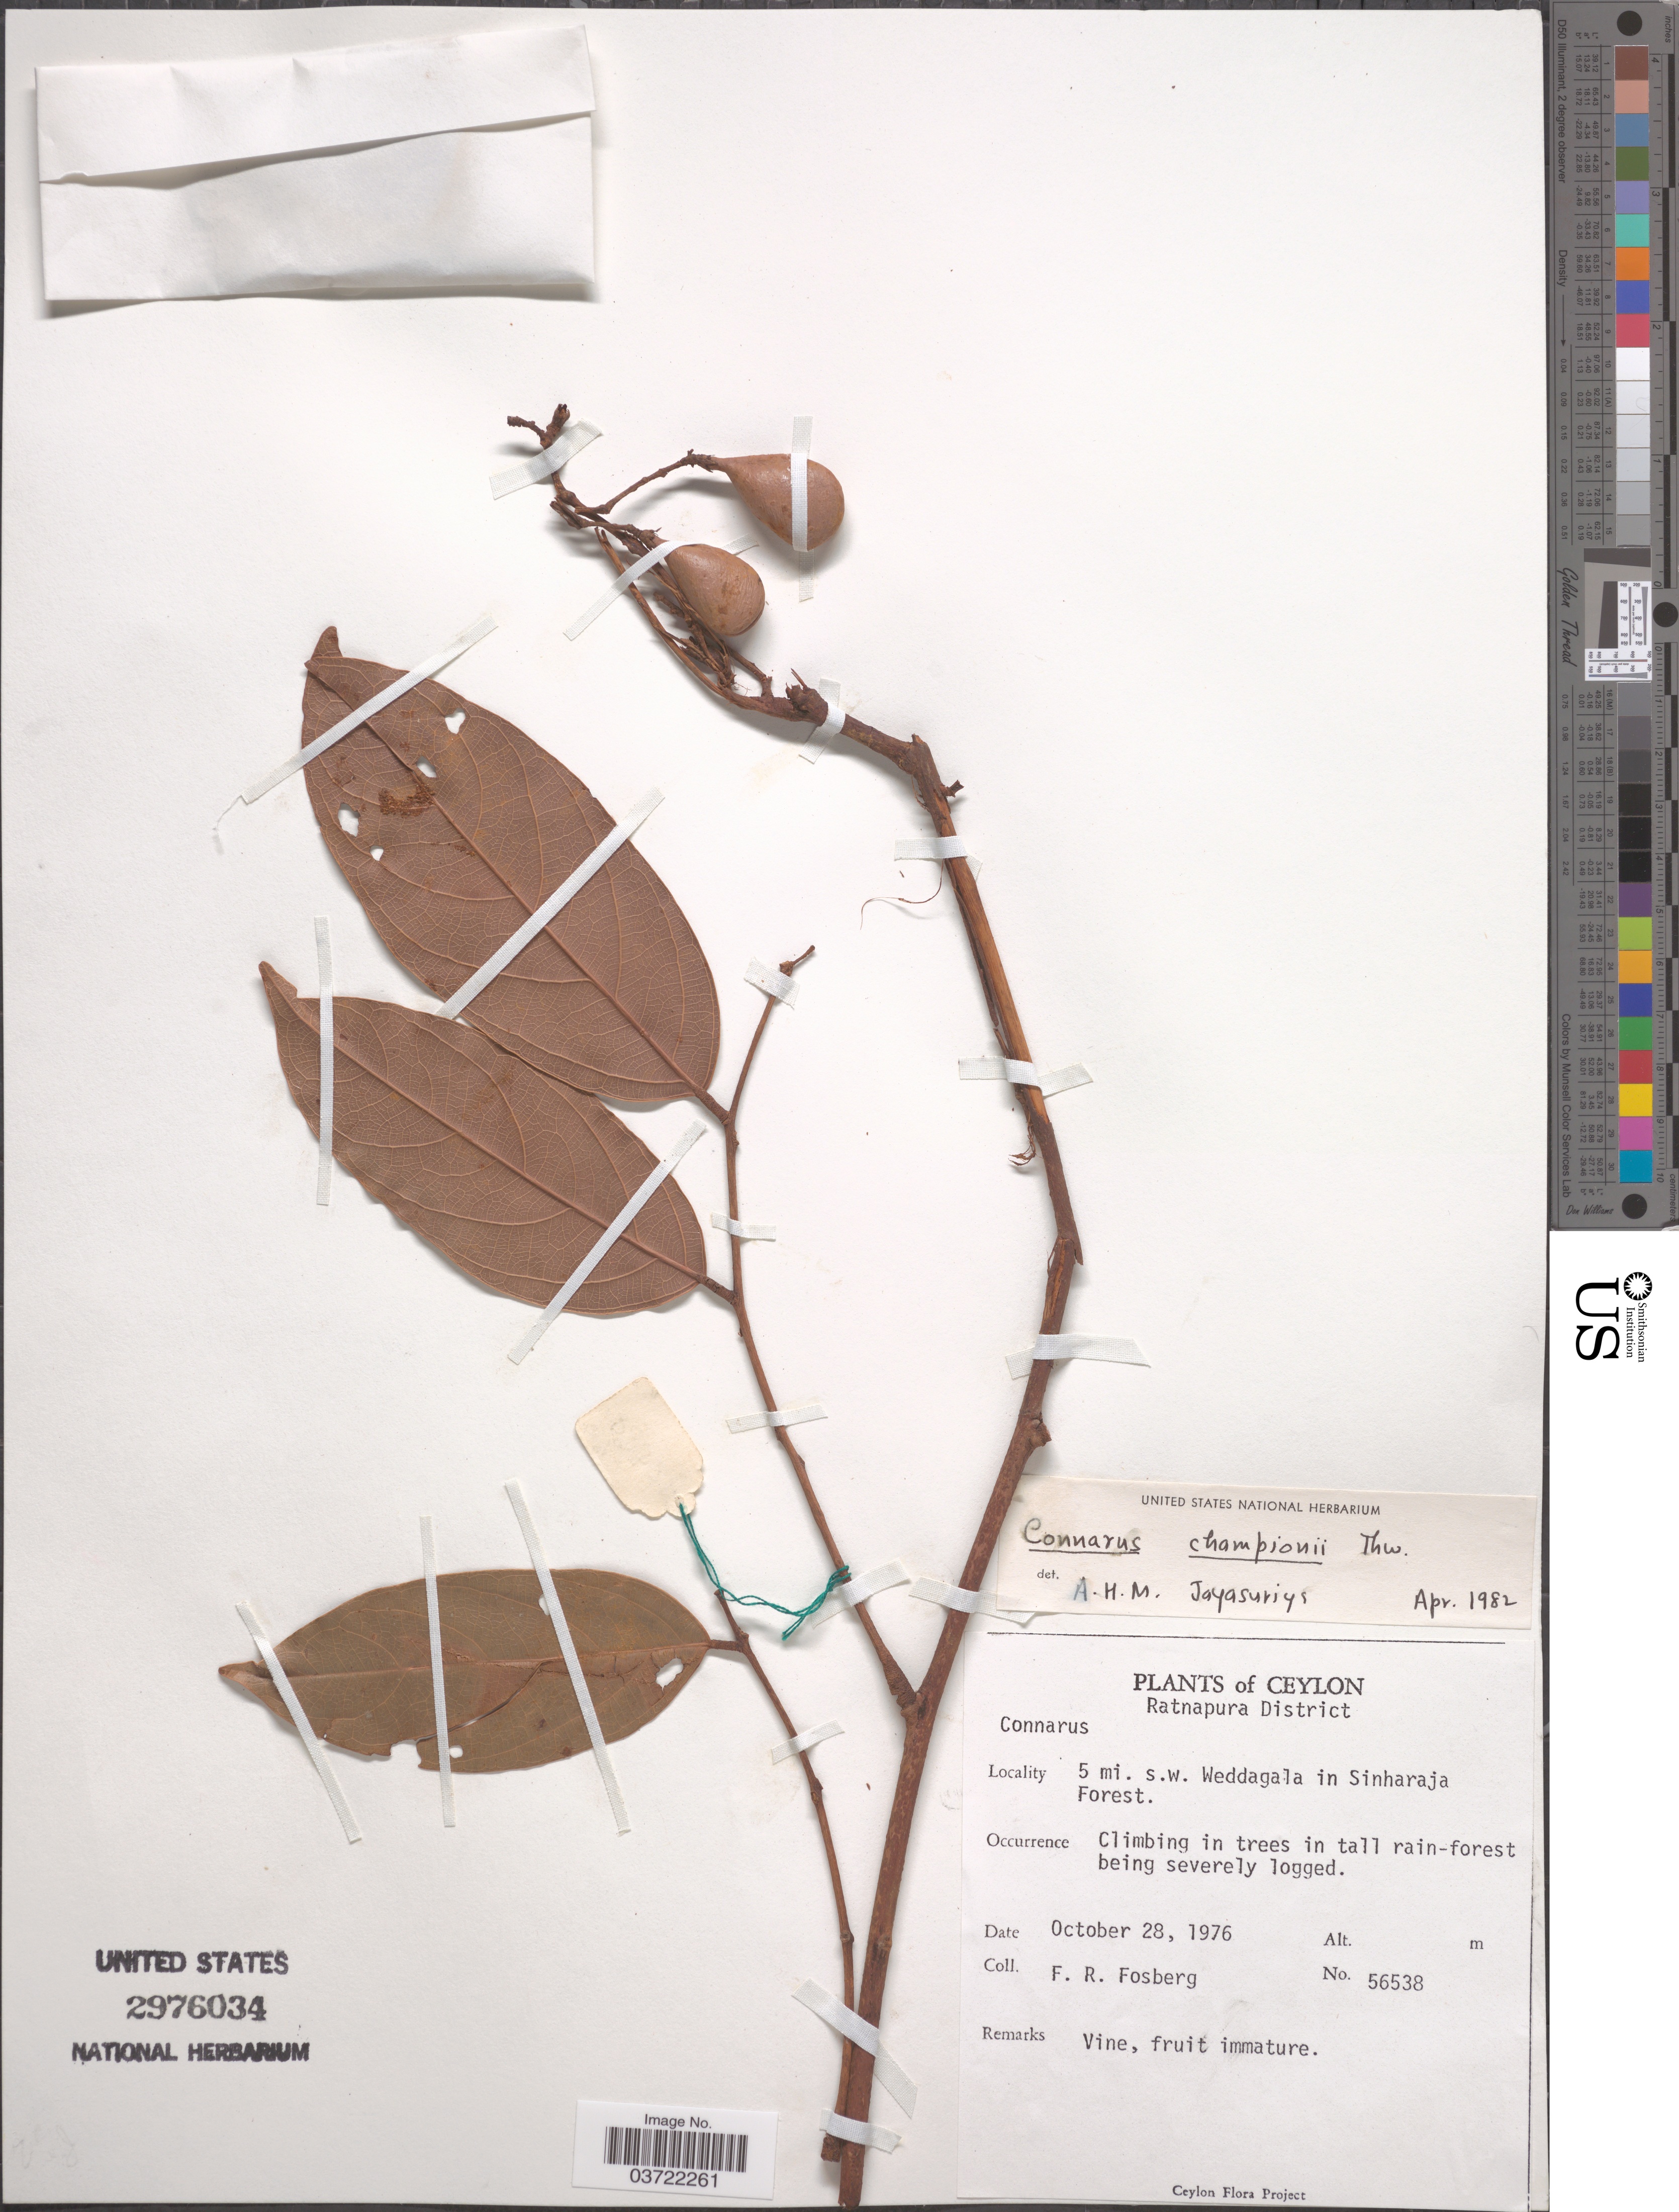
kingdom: Plantae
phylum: Tracheophyta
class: Magnoliopsida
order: Oxalidales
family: Connaraceae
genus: Connarus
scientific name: Connarus championii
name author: Thwaites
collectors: F. R. Fosberg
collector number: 56538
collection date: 1976-10-28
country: Sri Lanka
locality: Ceylon. Ratnapura District. 5 mi. s.w. Weddagala in Sinharaja Forest.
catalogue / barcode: US 2976034